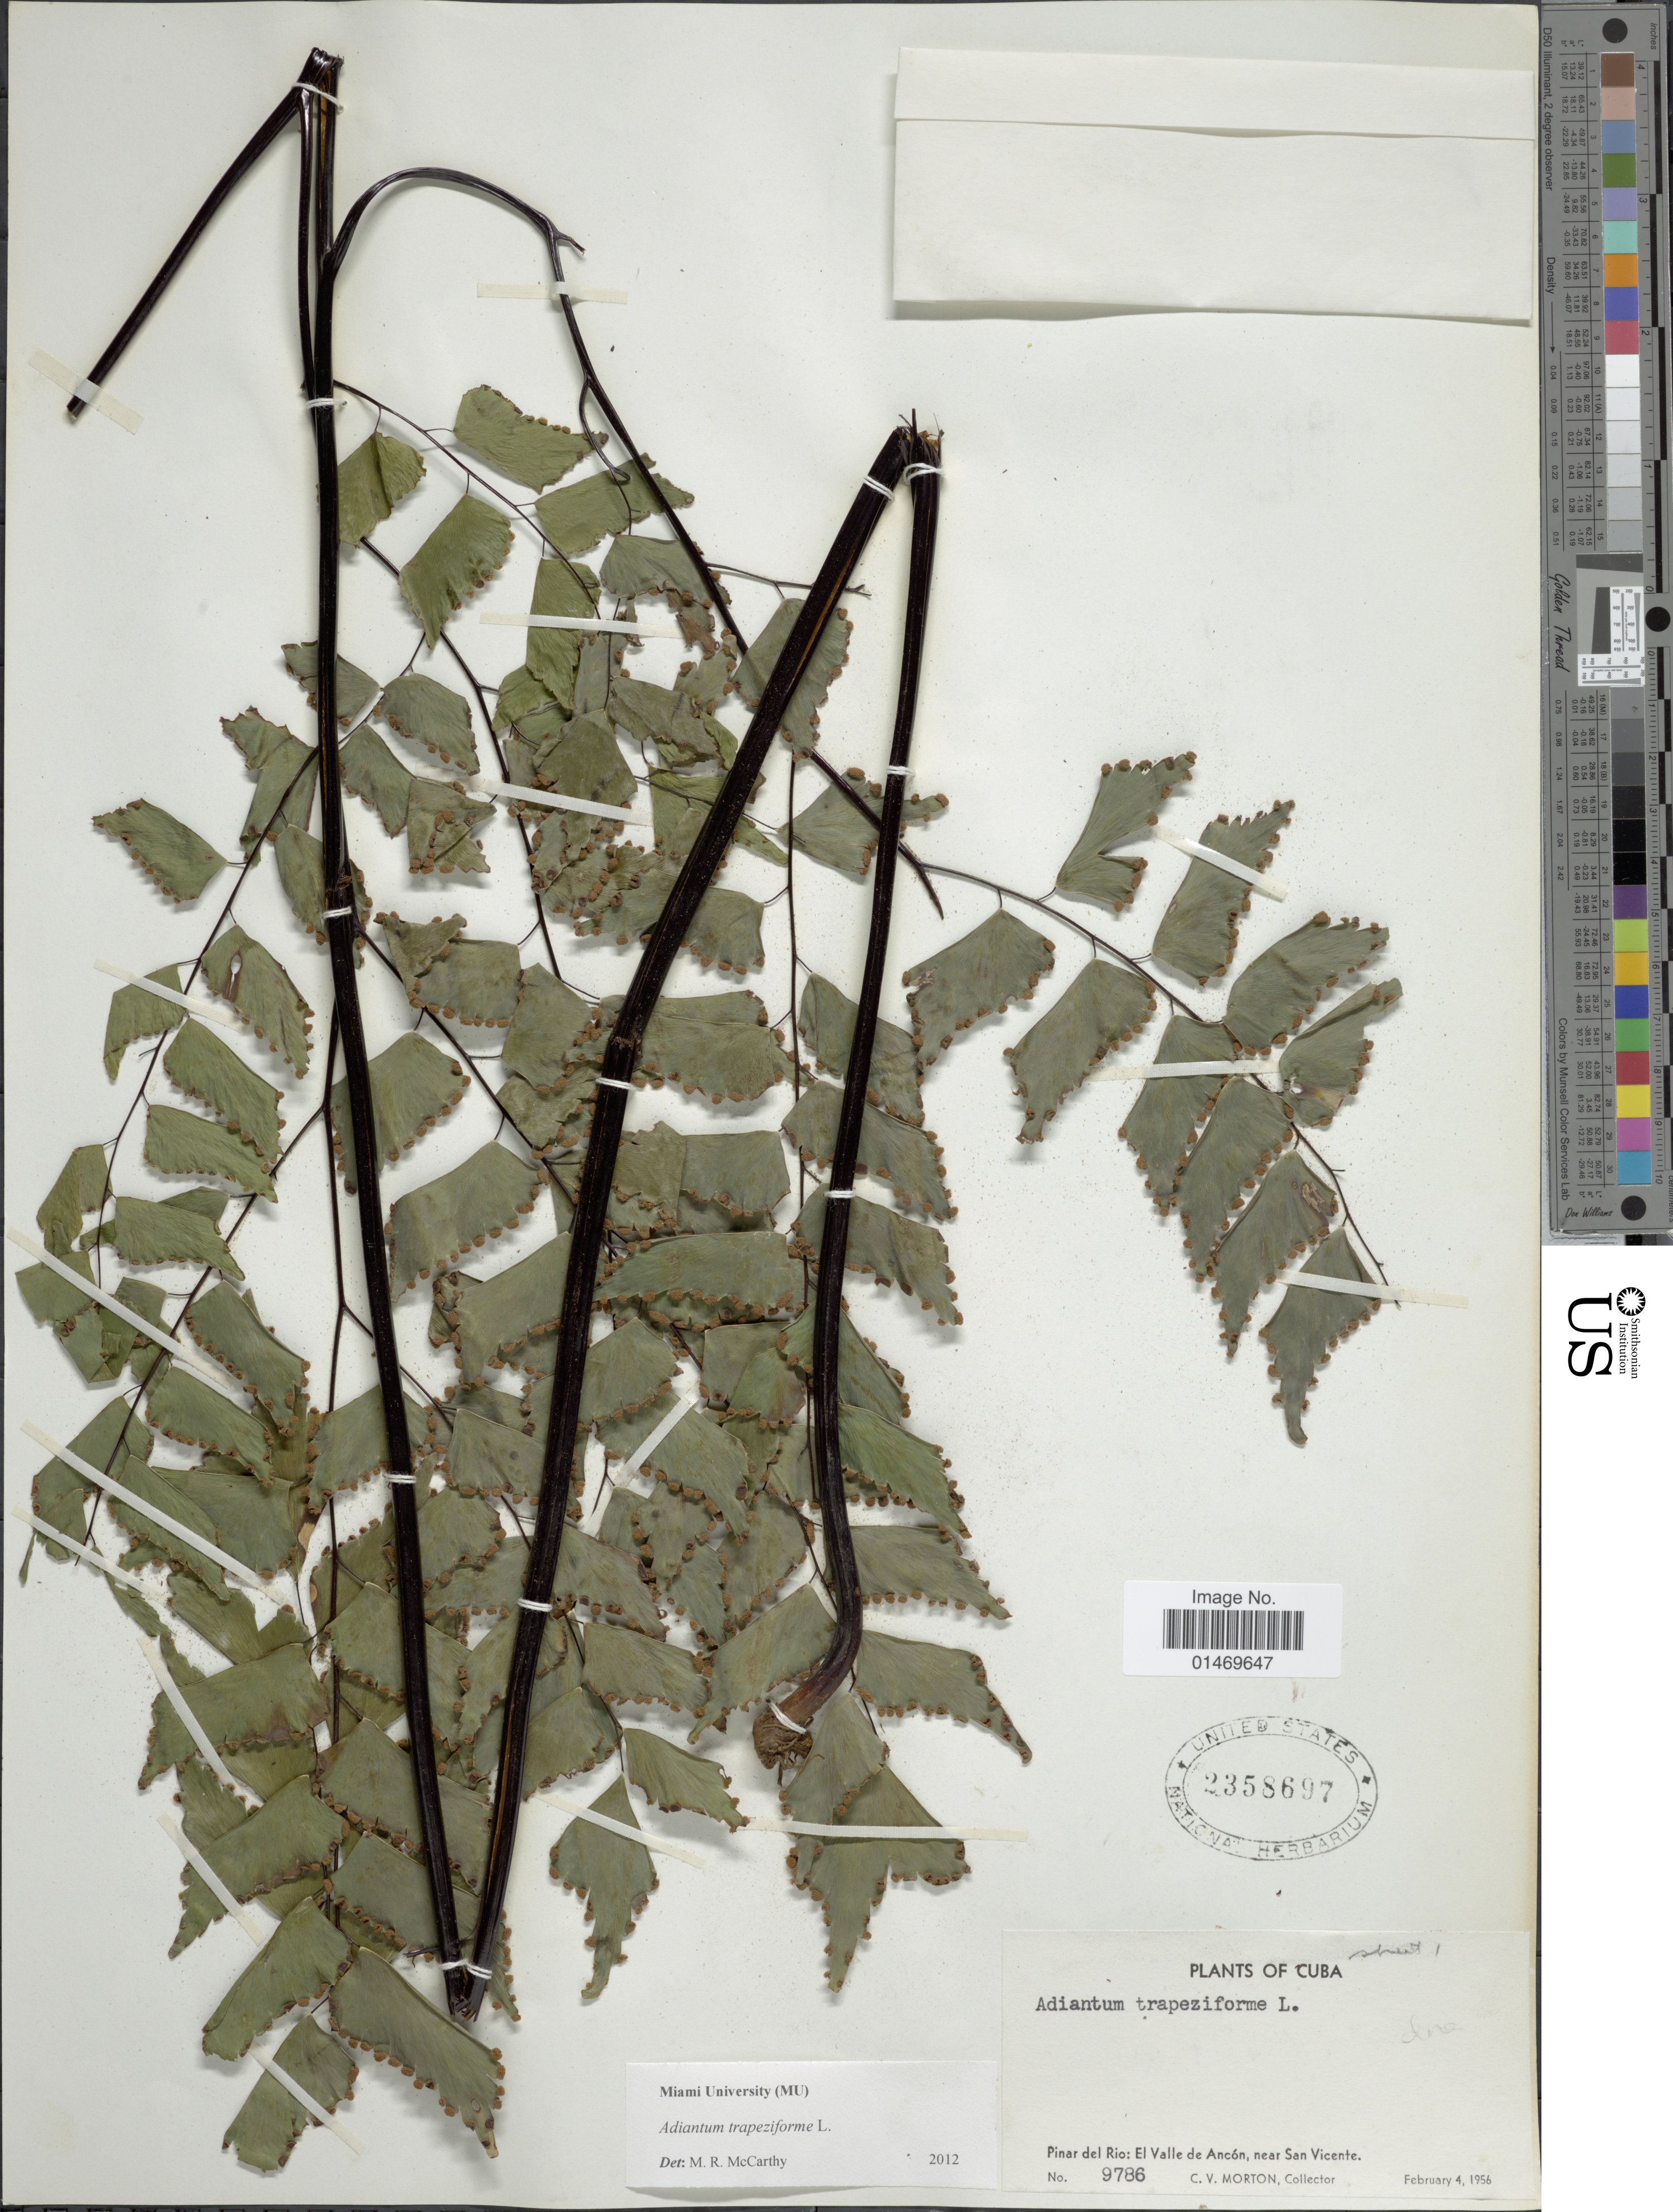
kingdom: Plantae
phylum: Tracheophyta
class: Polypodiopsida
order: Polypodiales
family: Pteridaceae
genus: Adiantum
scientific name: Adiantum trapeziforme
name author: L.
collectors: C. V. Morton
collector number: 9786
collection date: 1956-02-04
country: Cuba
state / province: Pinar del Río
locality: Cuba, El Valle Ancon, near San Vicente.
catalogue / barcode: US 2358697